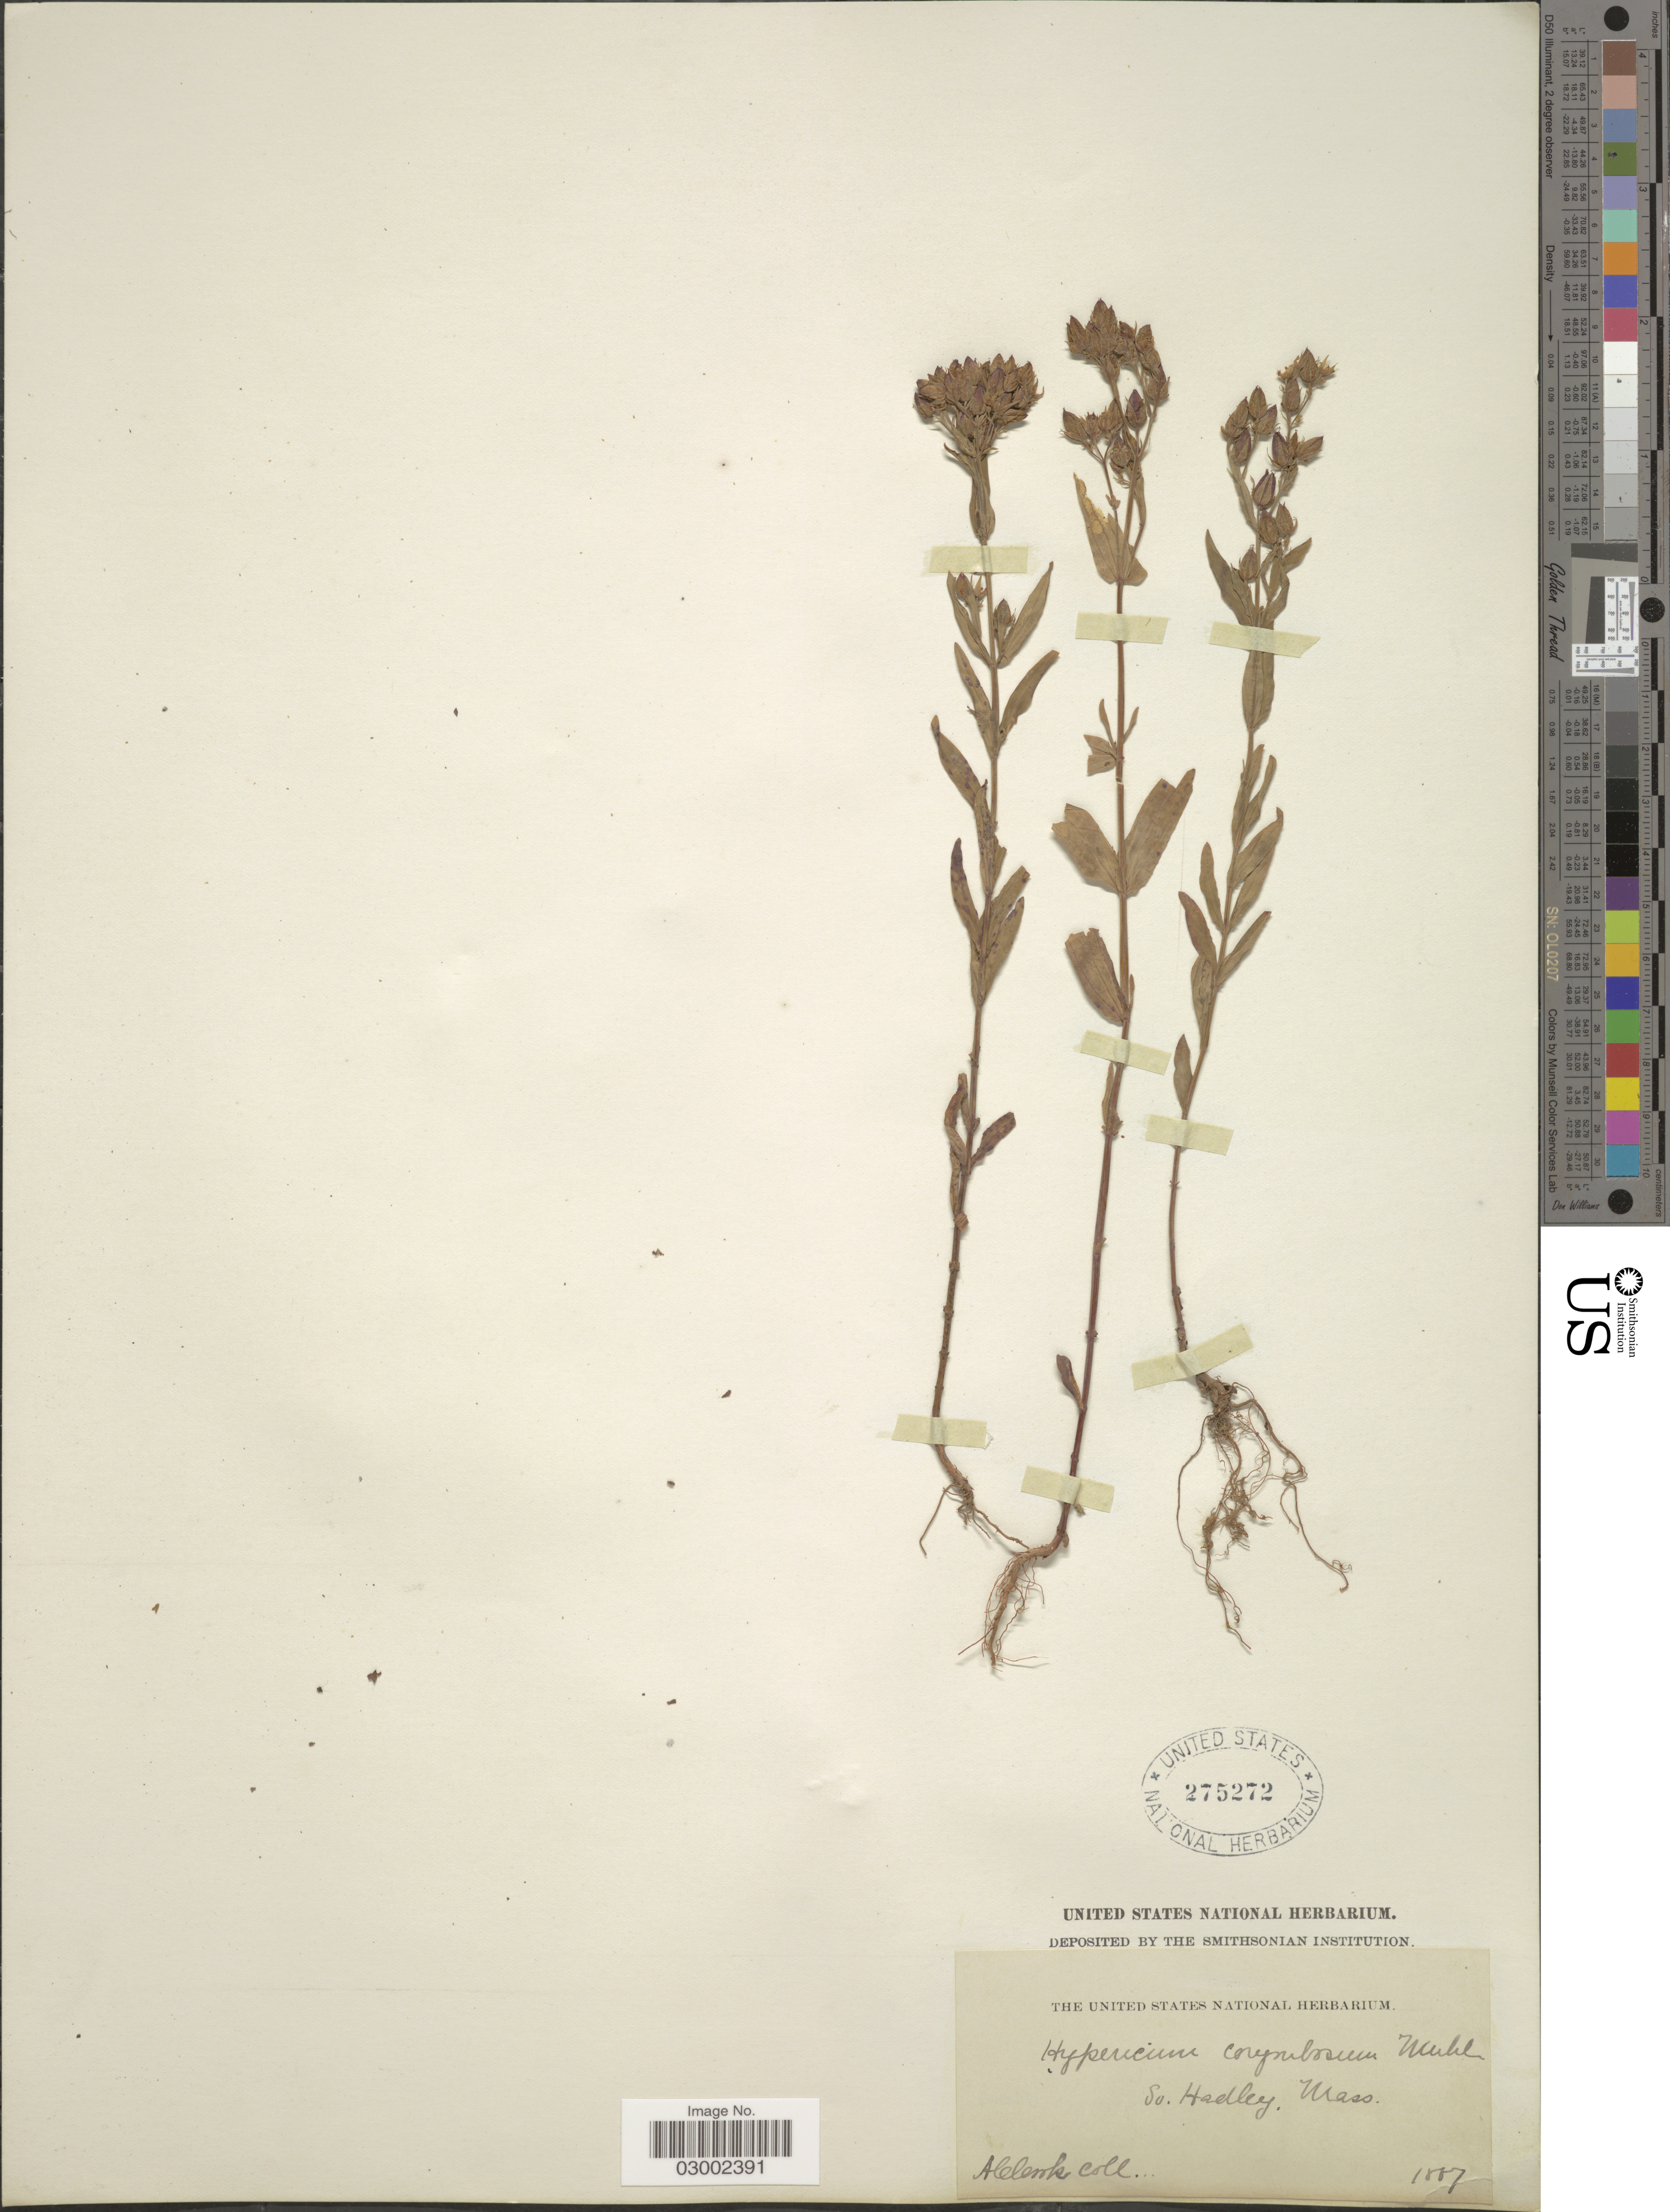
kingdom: Plantae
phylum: Tracheophyta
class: Magnoliopsida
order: Malpighiales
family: Hypericaceae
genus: Hypericum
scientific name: Hypericum punctatum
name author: Lam.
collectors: A. Cook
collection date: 1887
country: United States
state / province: Massachusetts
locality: So. Hadley. Mass.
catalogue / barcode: US 275272